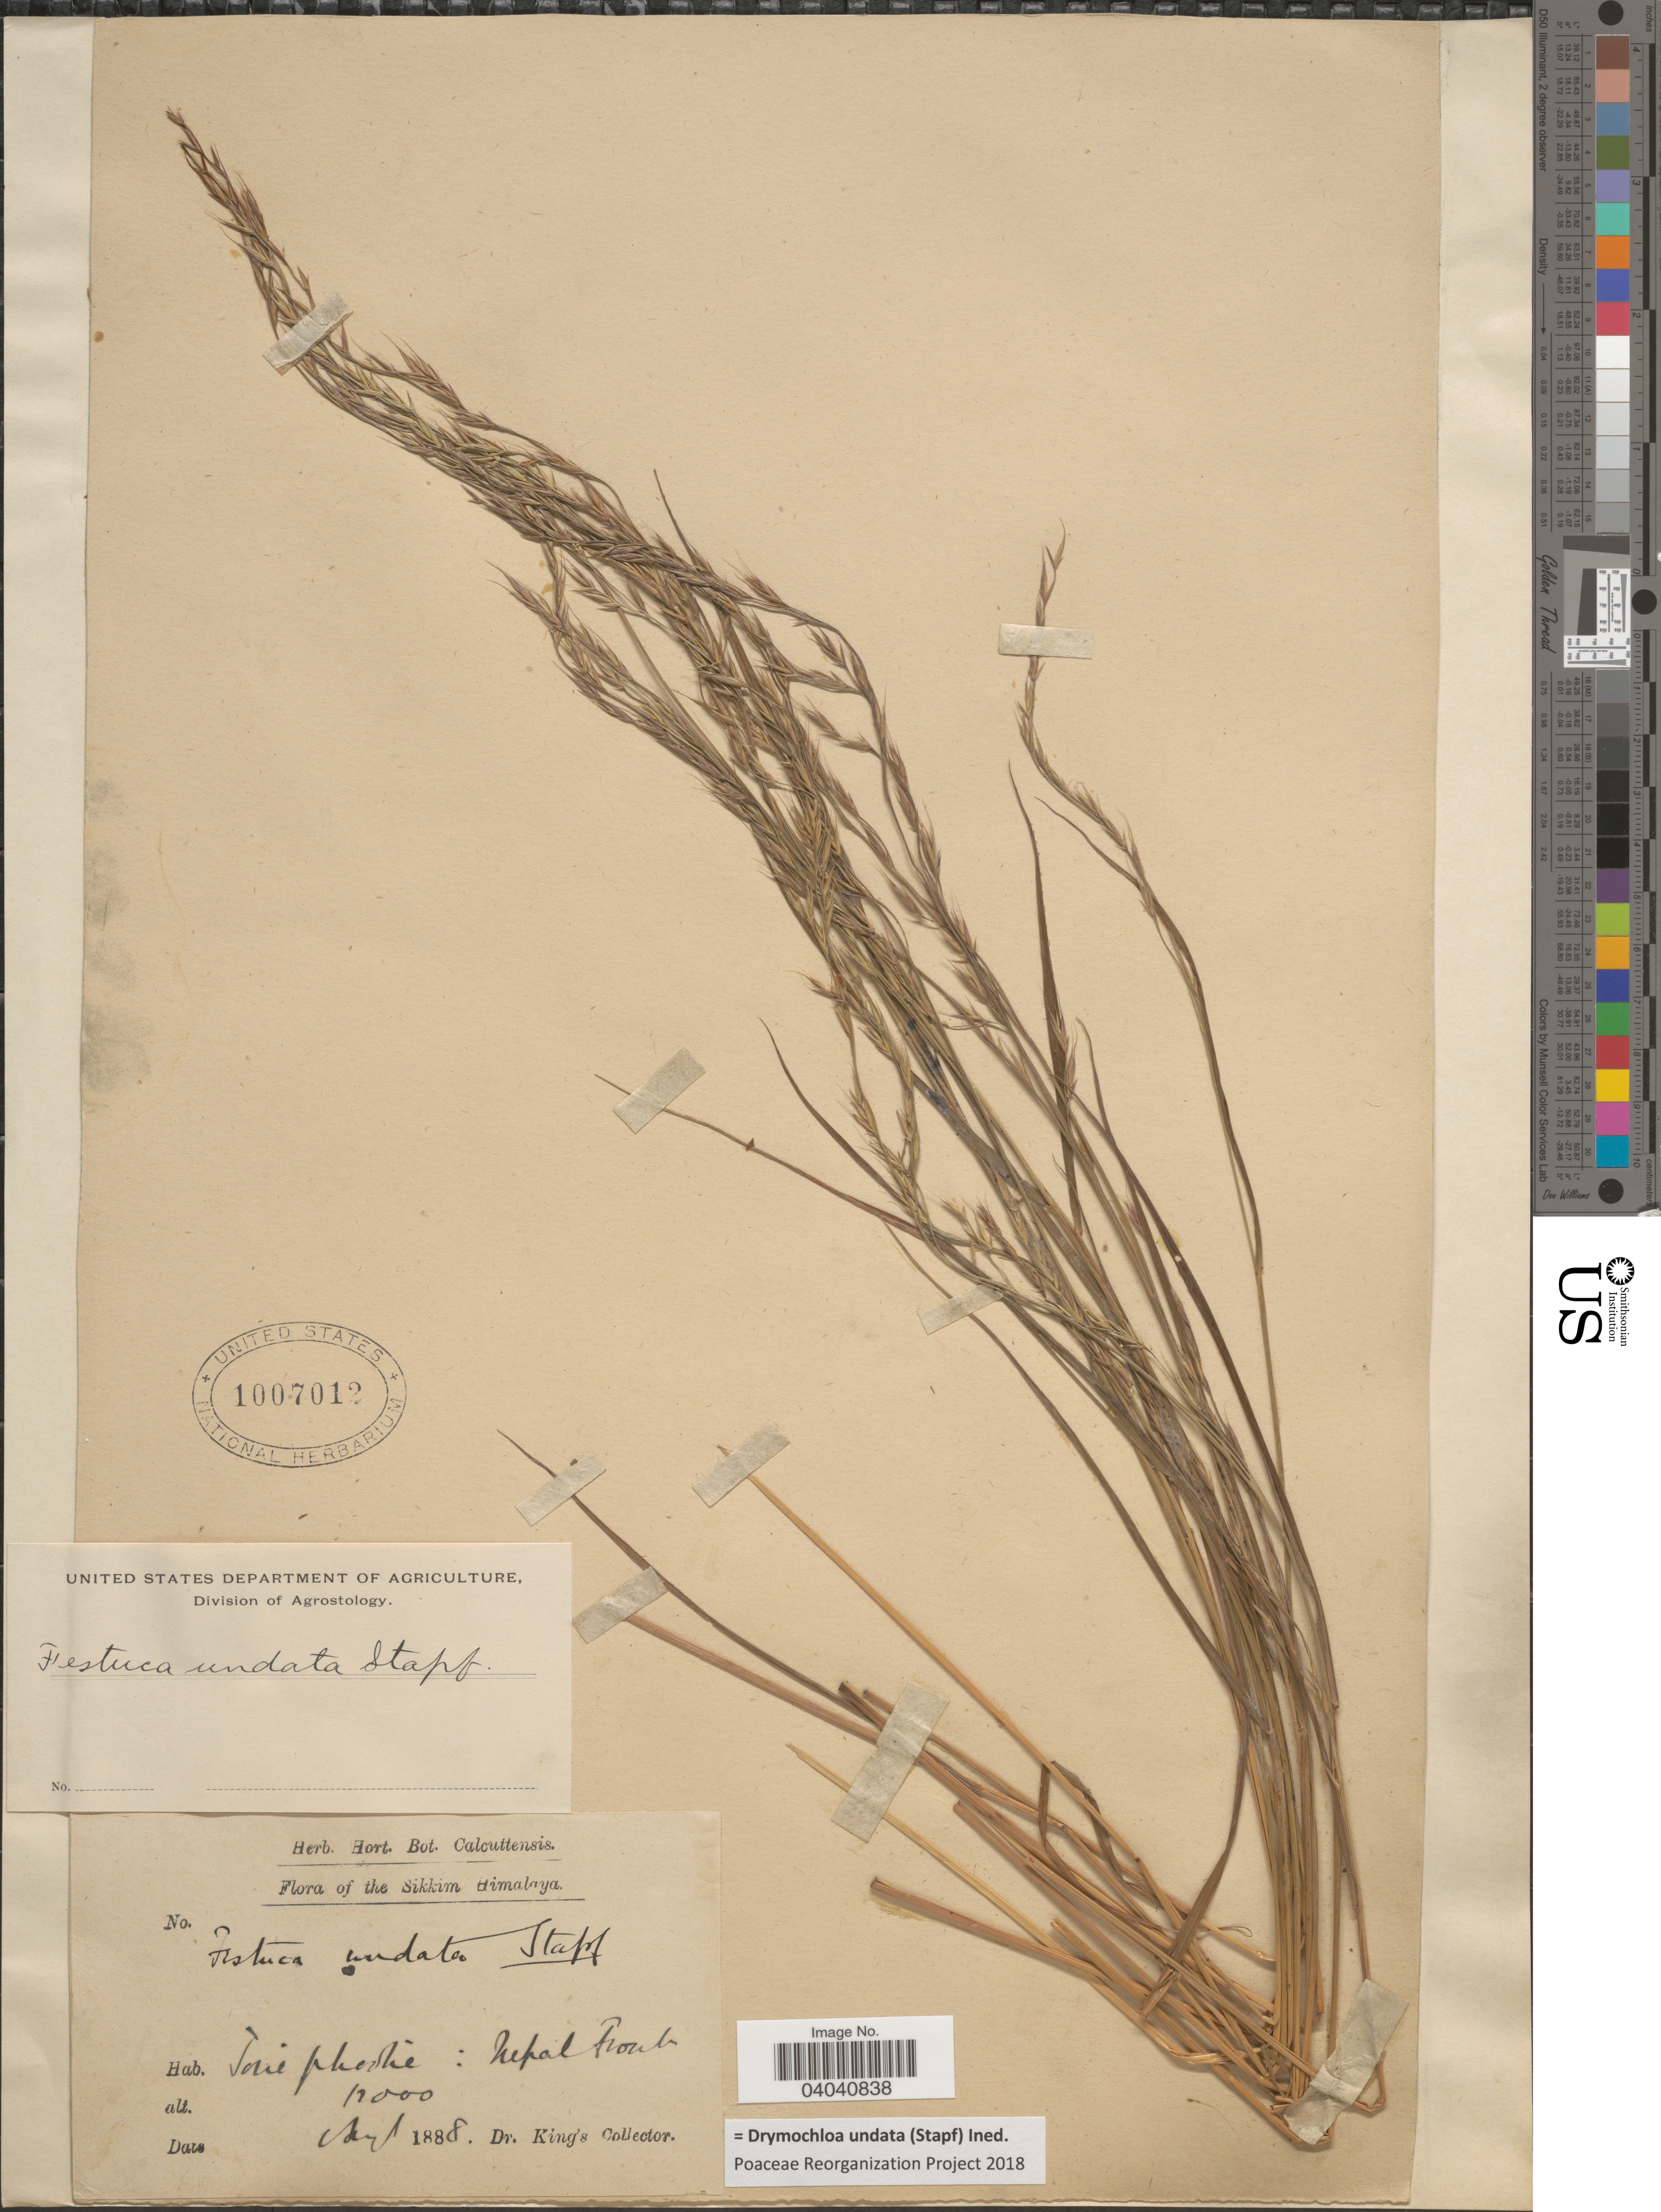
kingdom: Plantae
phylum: Tracheophyta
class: Liliopsida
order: Poales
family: Poaceae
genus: Drymochloa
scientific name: Drymochloa undata (Stapf) ined.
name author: (Stapf)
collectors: Dr. King's collector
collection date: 1888-08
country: India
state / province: Sikkim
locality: Sikkim Himalaya. Torie phedhe; Nepal Front. [interpreted]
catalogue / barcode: US 1007012